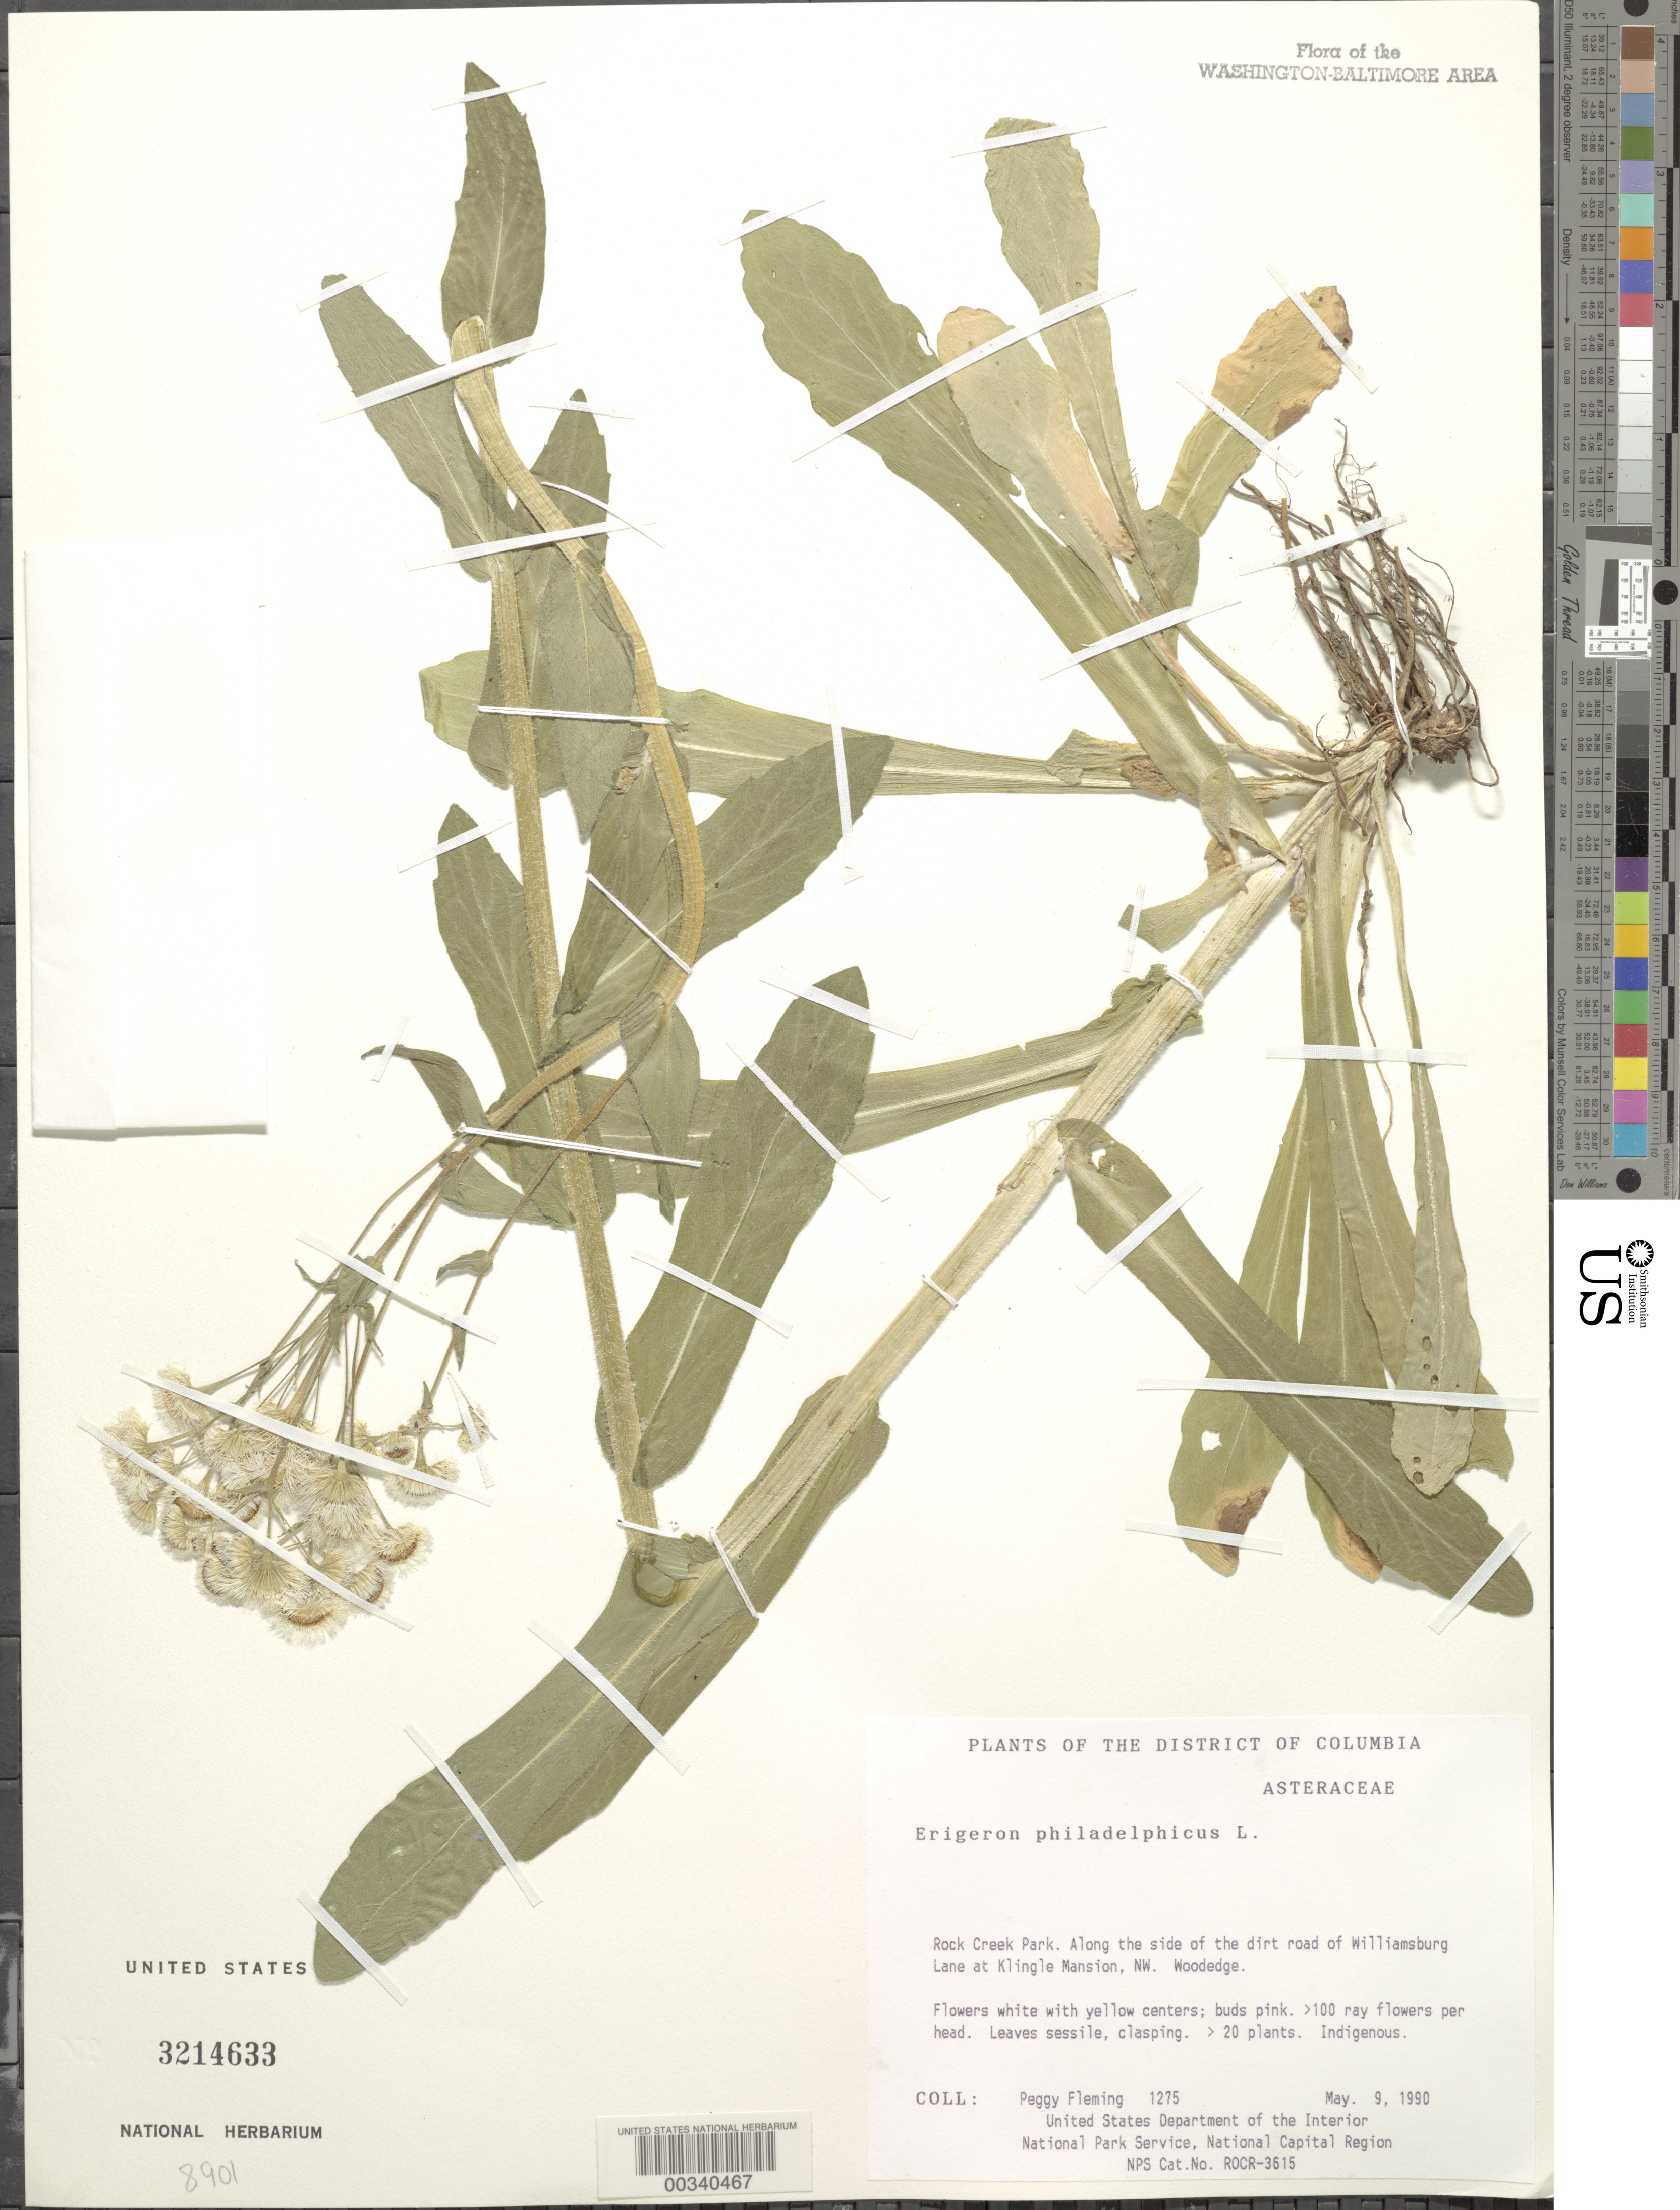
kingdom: Plantae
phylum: Tracheophyta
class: Magnoliopsida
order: Asterales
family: Asteraceae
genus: Erigeron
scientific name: Erigeron philadelphicus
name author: L.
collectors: P. Fleming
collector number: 1275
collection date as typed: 09 May 1990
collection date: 1990-05-09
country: United States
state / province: District of Columbia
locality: Rock Creek Park, along the side of dirt road of Williamsburg Lane at Klingle Mansion, NW Rock Creek Park & vicinity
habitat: Woodedge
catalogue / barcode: US 3214633